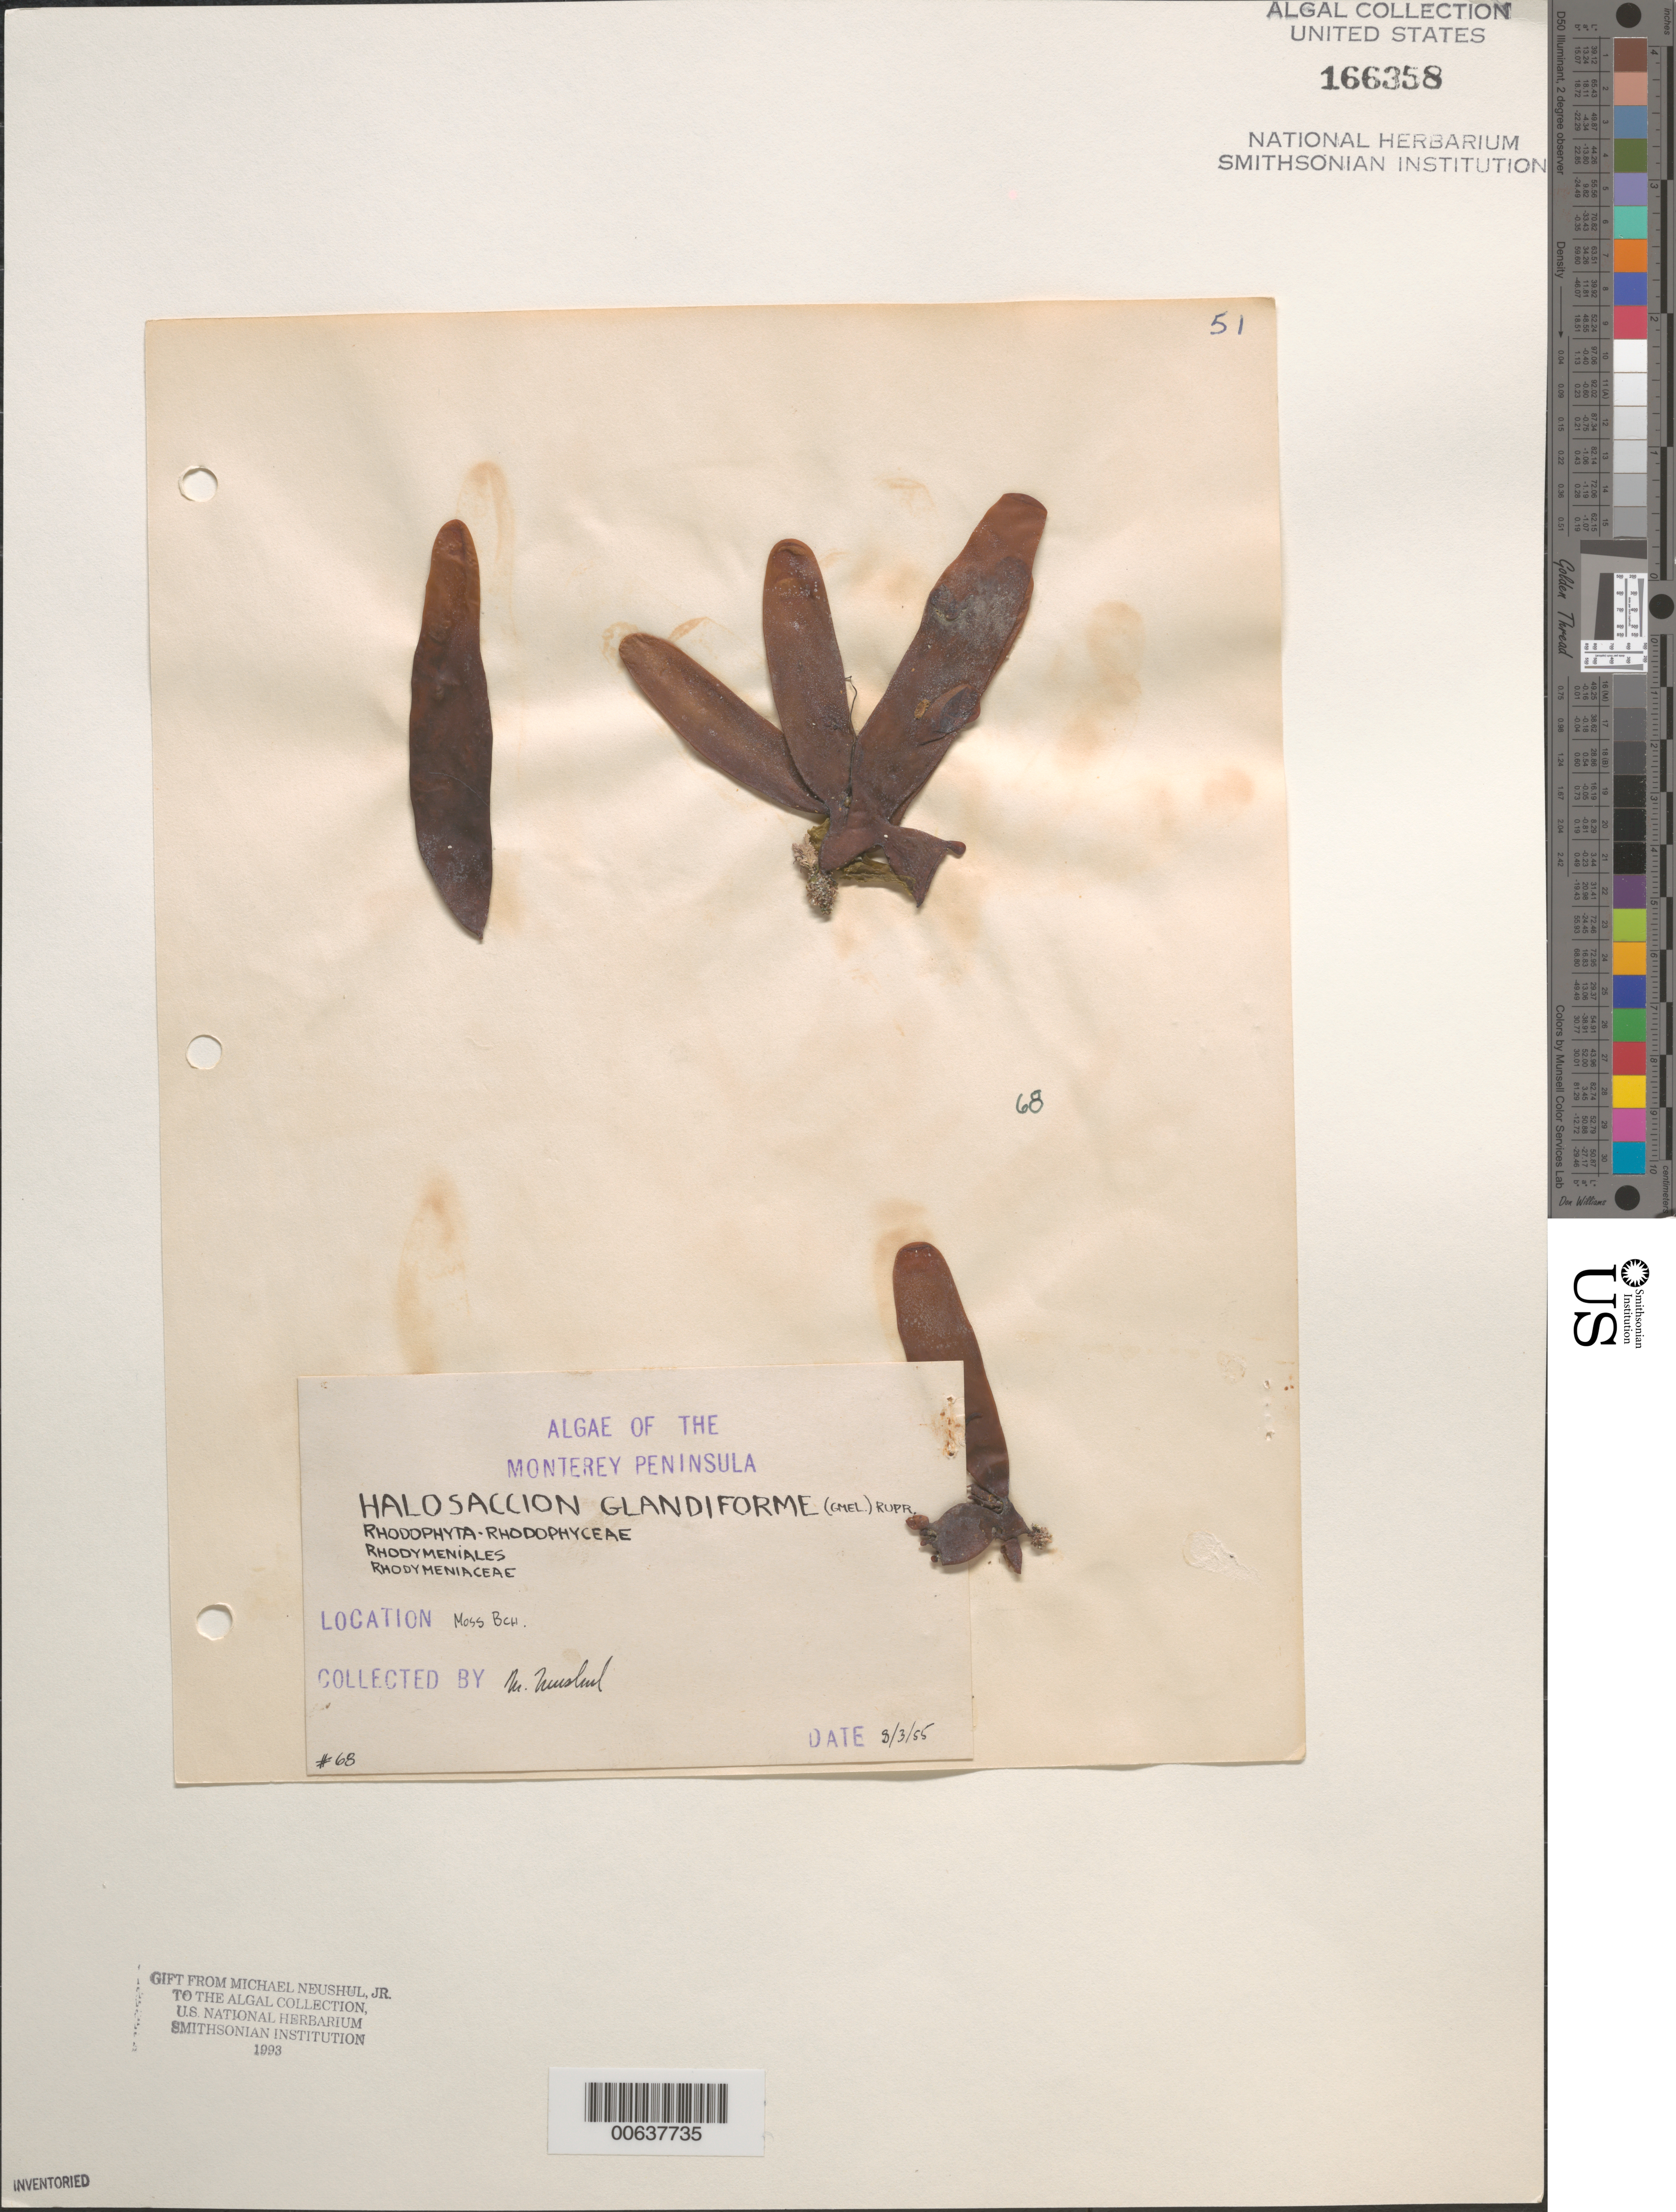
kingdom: Plantae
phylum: Rhodophyta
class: Florideophyceae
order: Palmariales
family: Palmariaceae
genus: Halosaccion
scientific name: Halosaccion glandiforme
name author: (S.G. Gmel.) Rupr.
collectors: M. Neushul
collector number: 68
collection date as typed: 03 Aug 1955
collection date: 1955-08-03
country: United States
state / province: California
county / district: Monterey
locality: Moss Beach, Monterey Peninsula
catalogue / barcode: US 166358